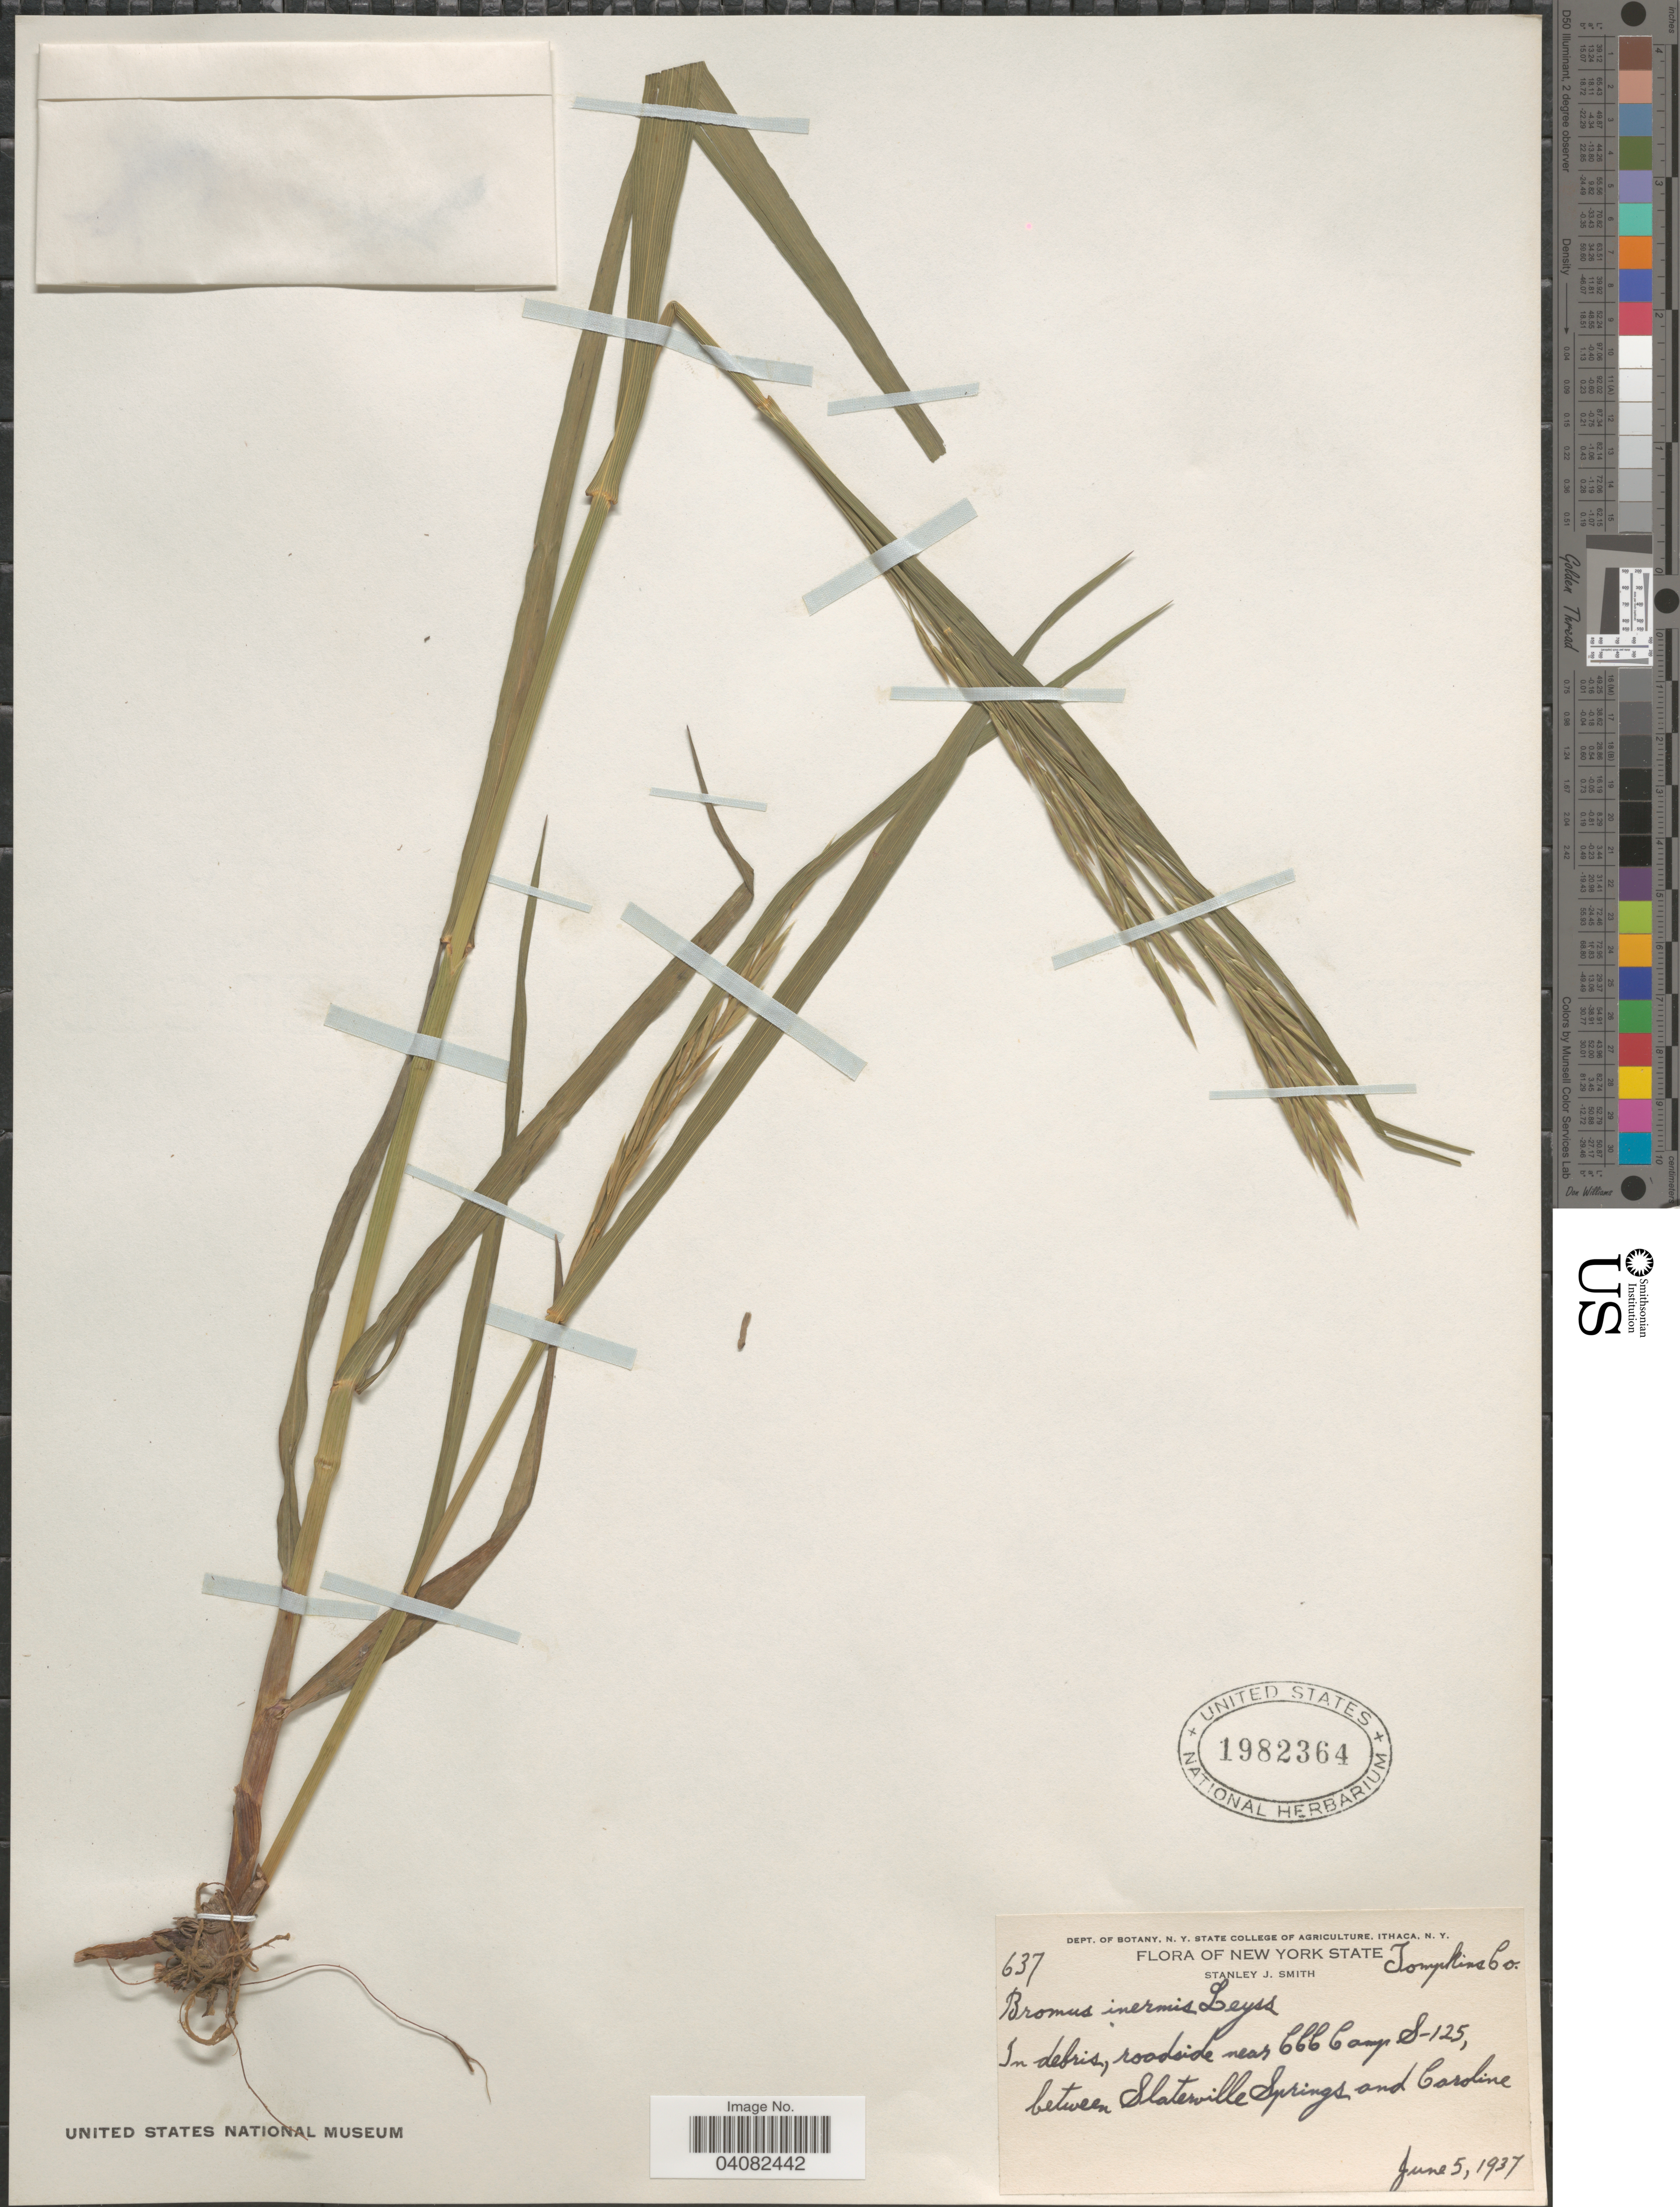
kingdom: Plantae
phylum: Tracheophyta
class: Liliopsida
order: Poales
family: Poaceae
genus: Bromus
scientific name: Bromus inermis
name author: Leyss.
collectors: S. Smith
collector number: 637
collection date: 1937-06-05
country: United States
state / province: New York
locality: Tompkins Co. In debris, roadside near CCC Camp S-125, between Slaterville Springs and Caroline.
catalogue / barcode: US 1982364